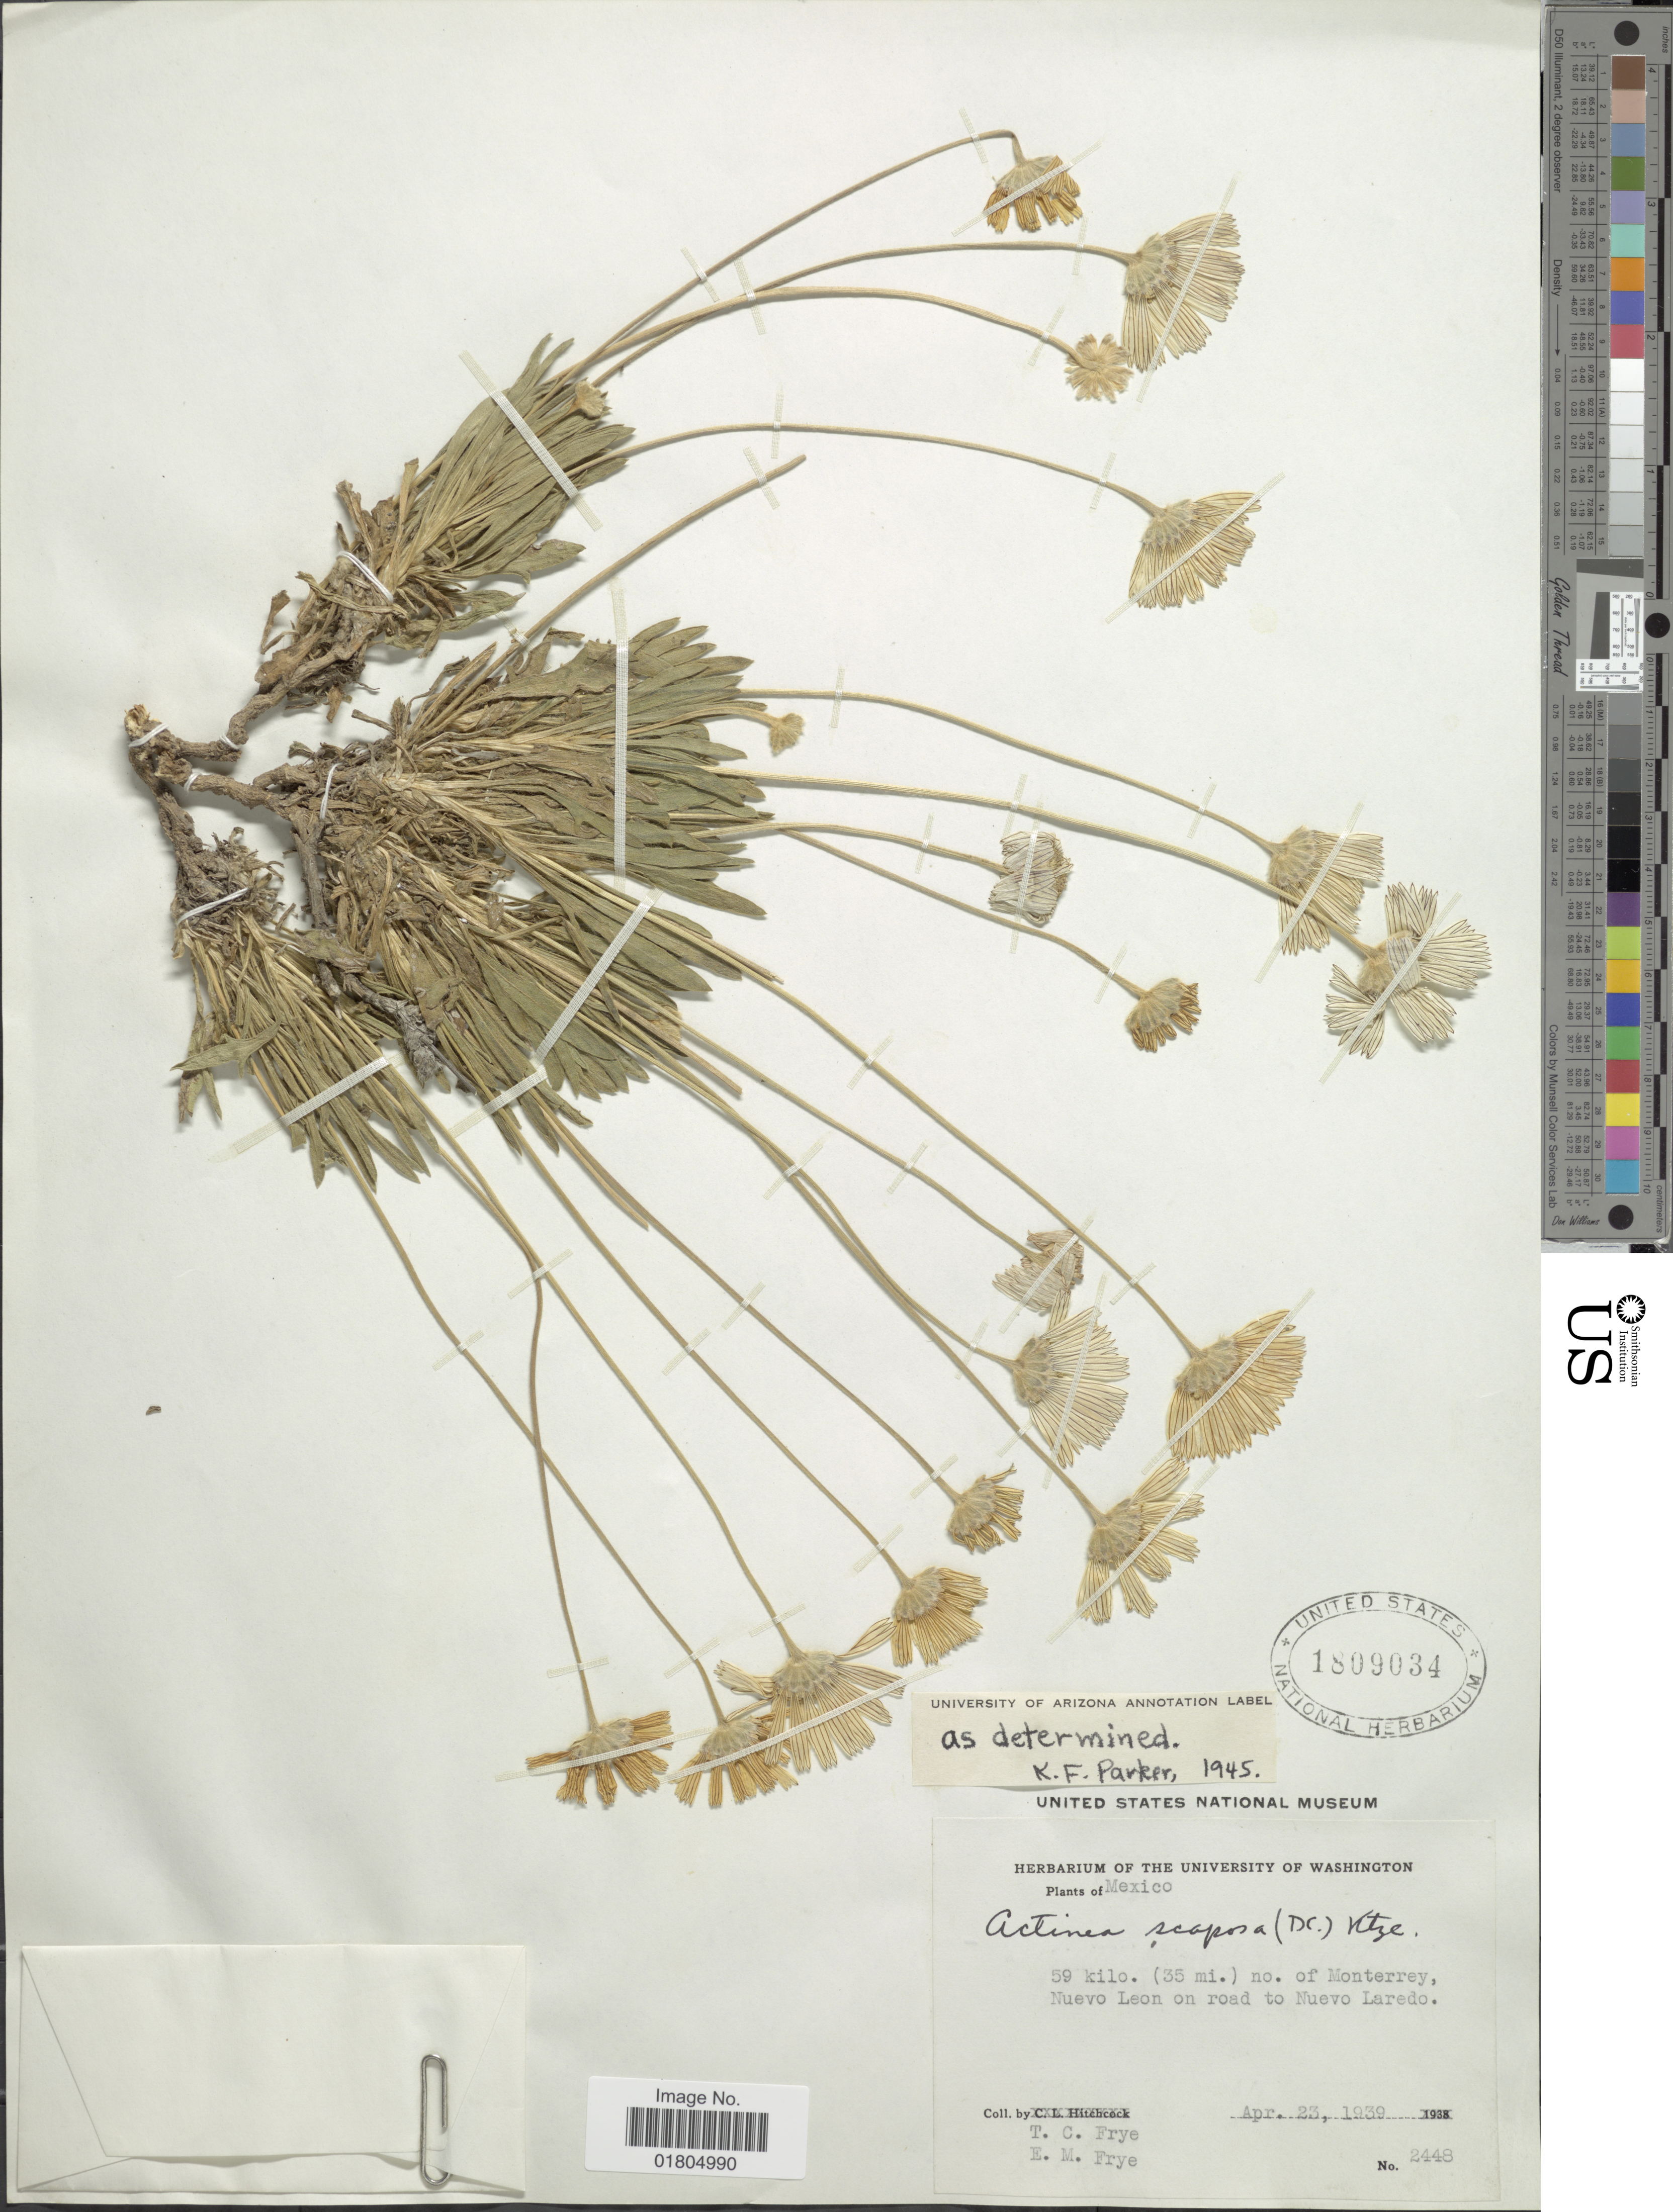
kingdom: Plantae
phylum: Tracheophyta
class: Magnoliopsida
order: Asterales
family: Asteraceae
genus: Hymenoxys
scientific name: Hymenoxys scaposa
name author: (DC.) K.F. Parker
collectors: T. C. Frye & E. Frye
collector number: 2448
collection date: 1939-04-23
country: Mexico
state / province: Nuevo León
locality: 59 kilo. (35 mi) no. of Monterey, Nuevo Leon on road to Nuevo Laredo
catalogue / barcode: US 1809034